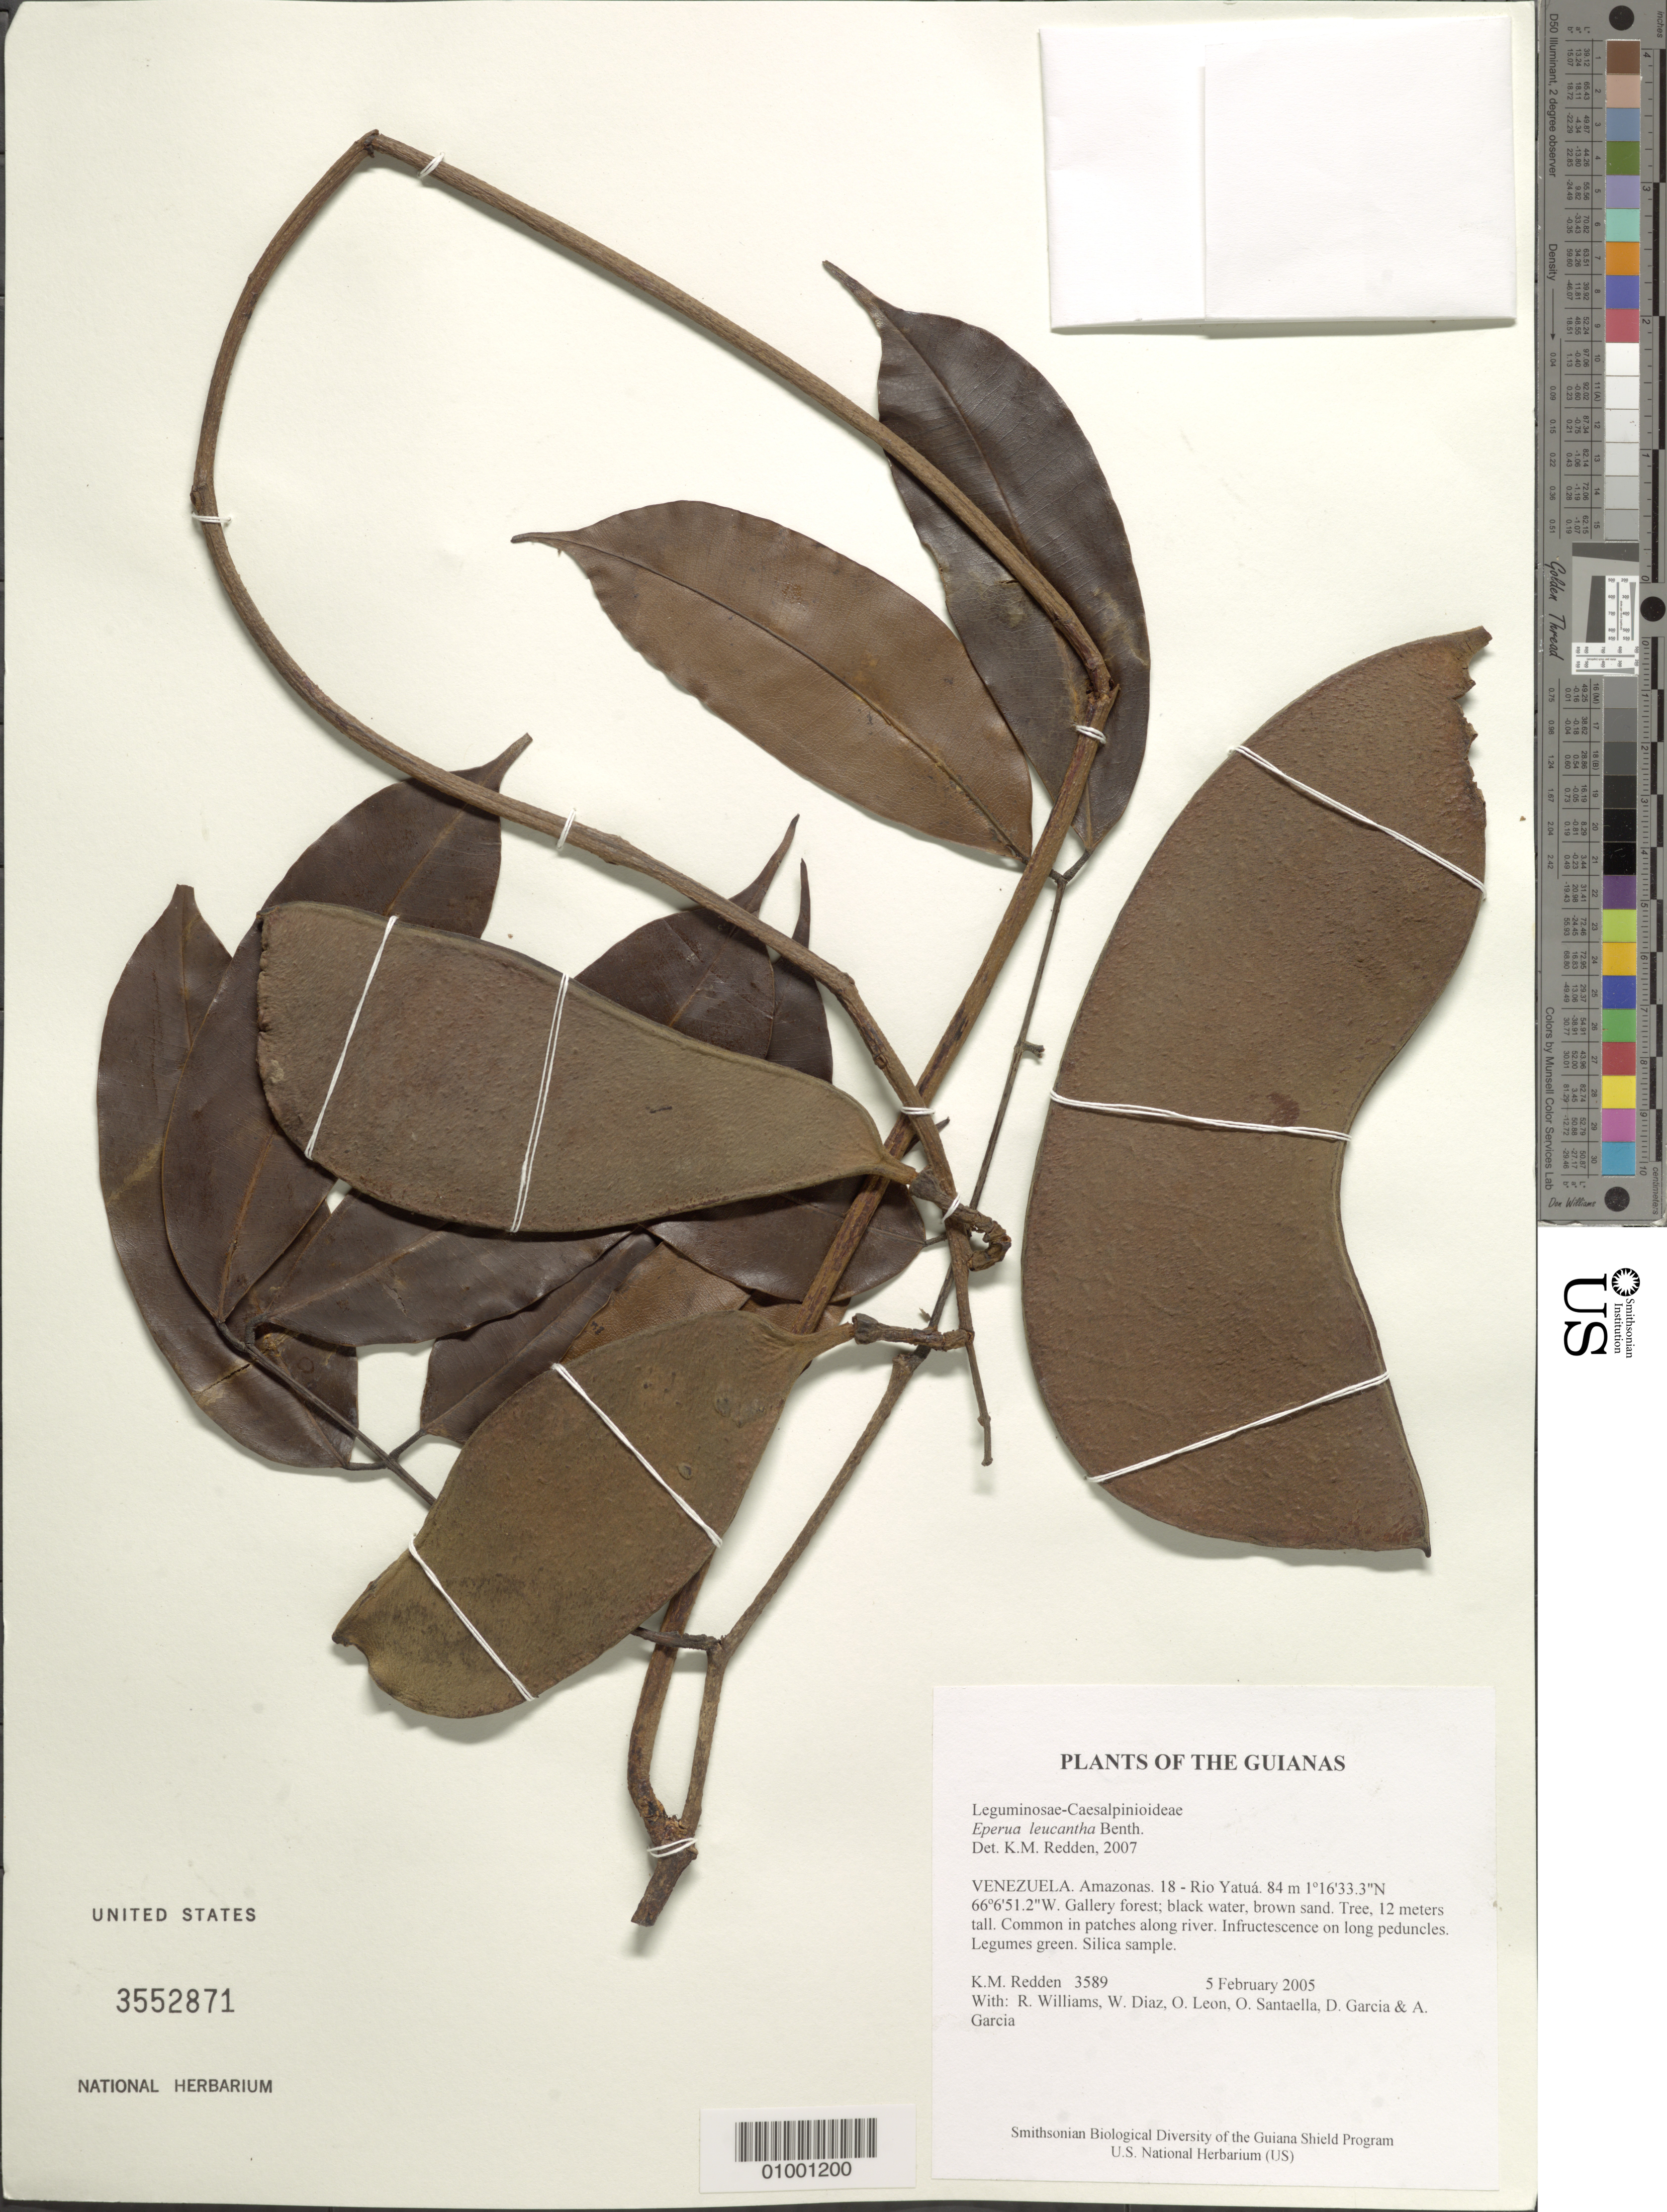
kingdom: Plantae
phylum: Tracheophyta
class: Magnoliopsida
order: Fabales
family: Fabaceae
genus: Eperua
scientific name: Eperua leucantha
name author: Benth.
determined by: Redden, K. M.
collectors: K. M. Redden, R. Williams, W. Díaz P., O. León, O. Santaella, D. Garcia & A. Garcia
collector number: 3589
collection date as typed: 5 February 2005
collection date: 2005-02-05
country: Venezuela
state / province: Amazonas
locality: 18 - Rio Yatuá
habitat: Gallery forest; black water, brown sand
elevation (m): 84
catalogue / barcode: US 3552871